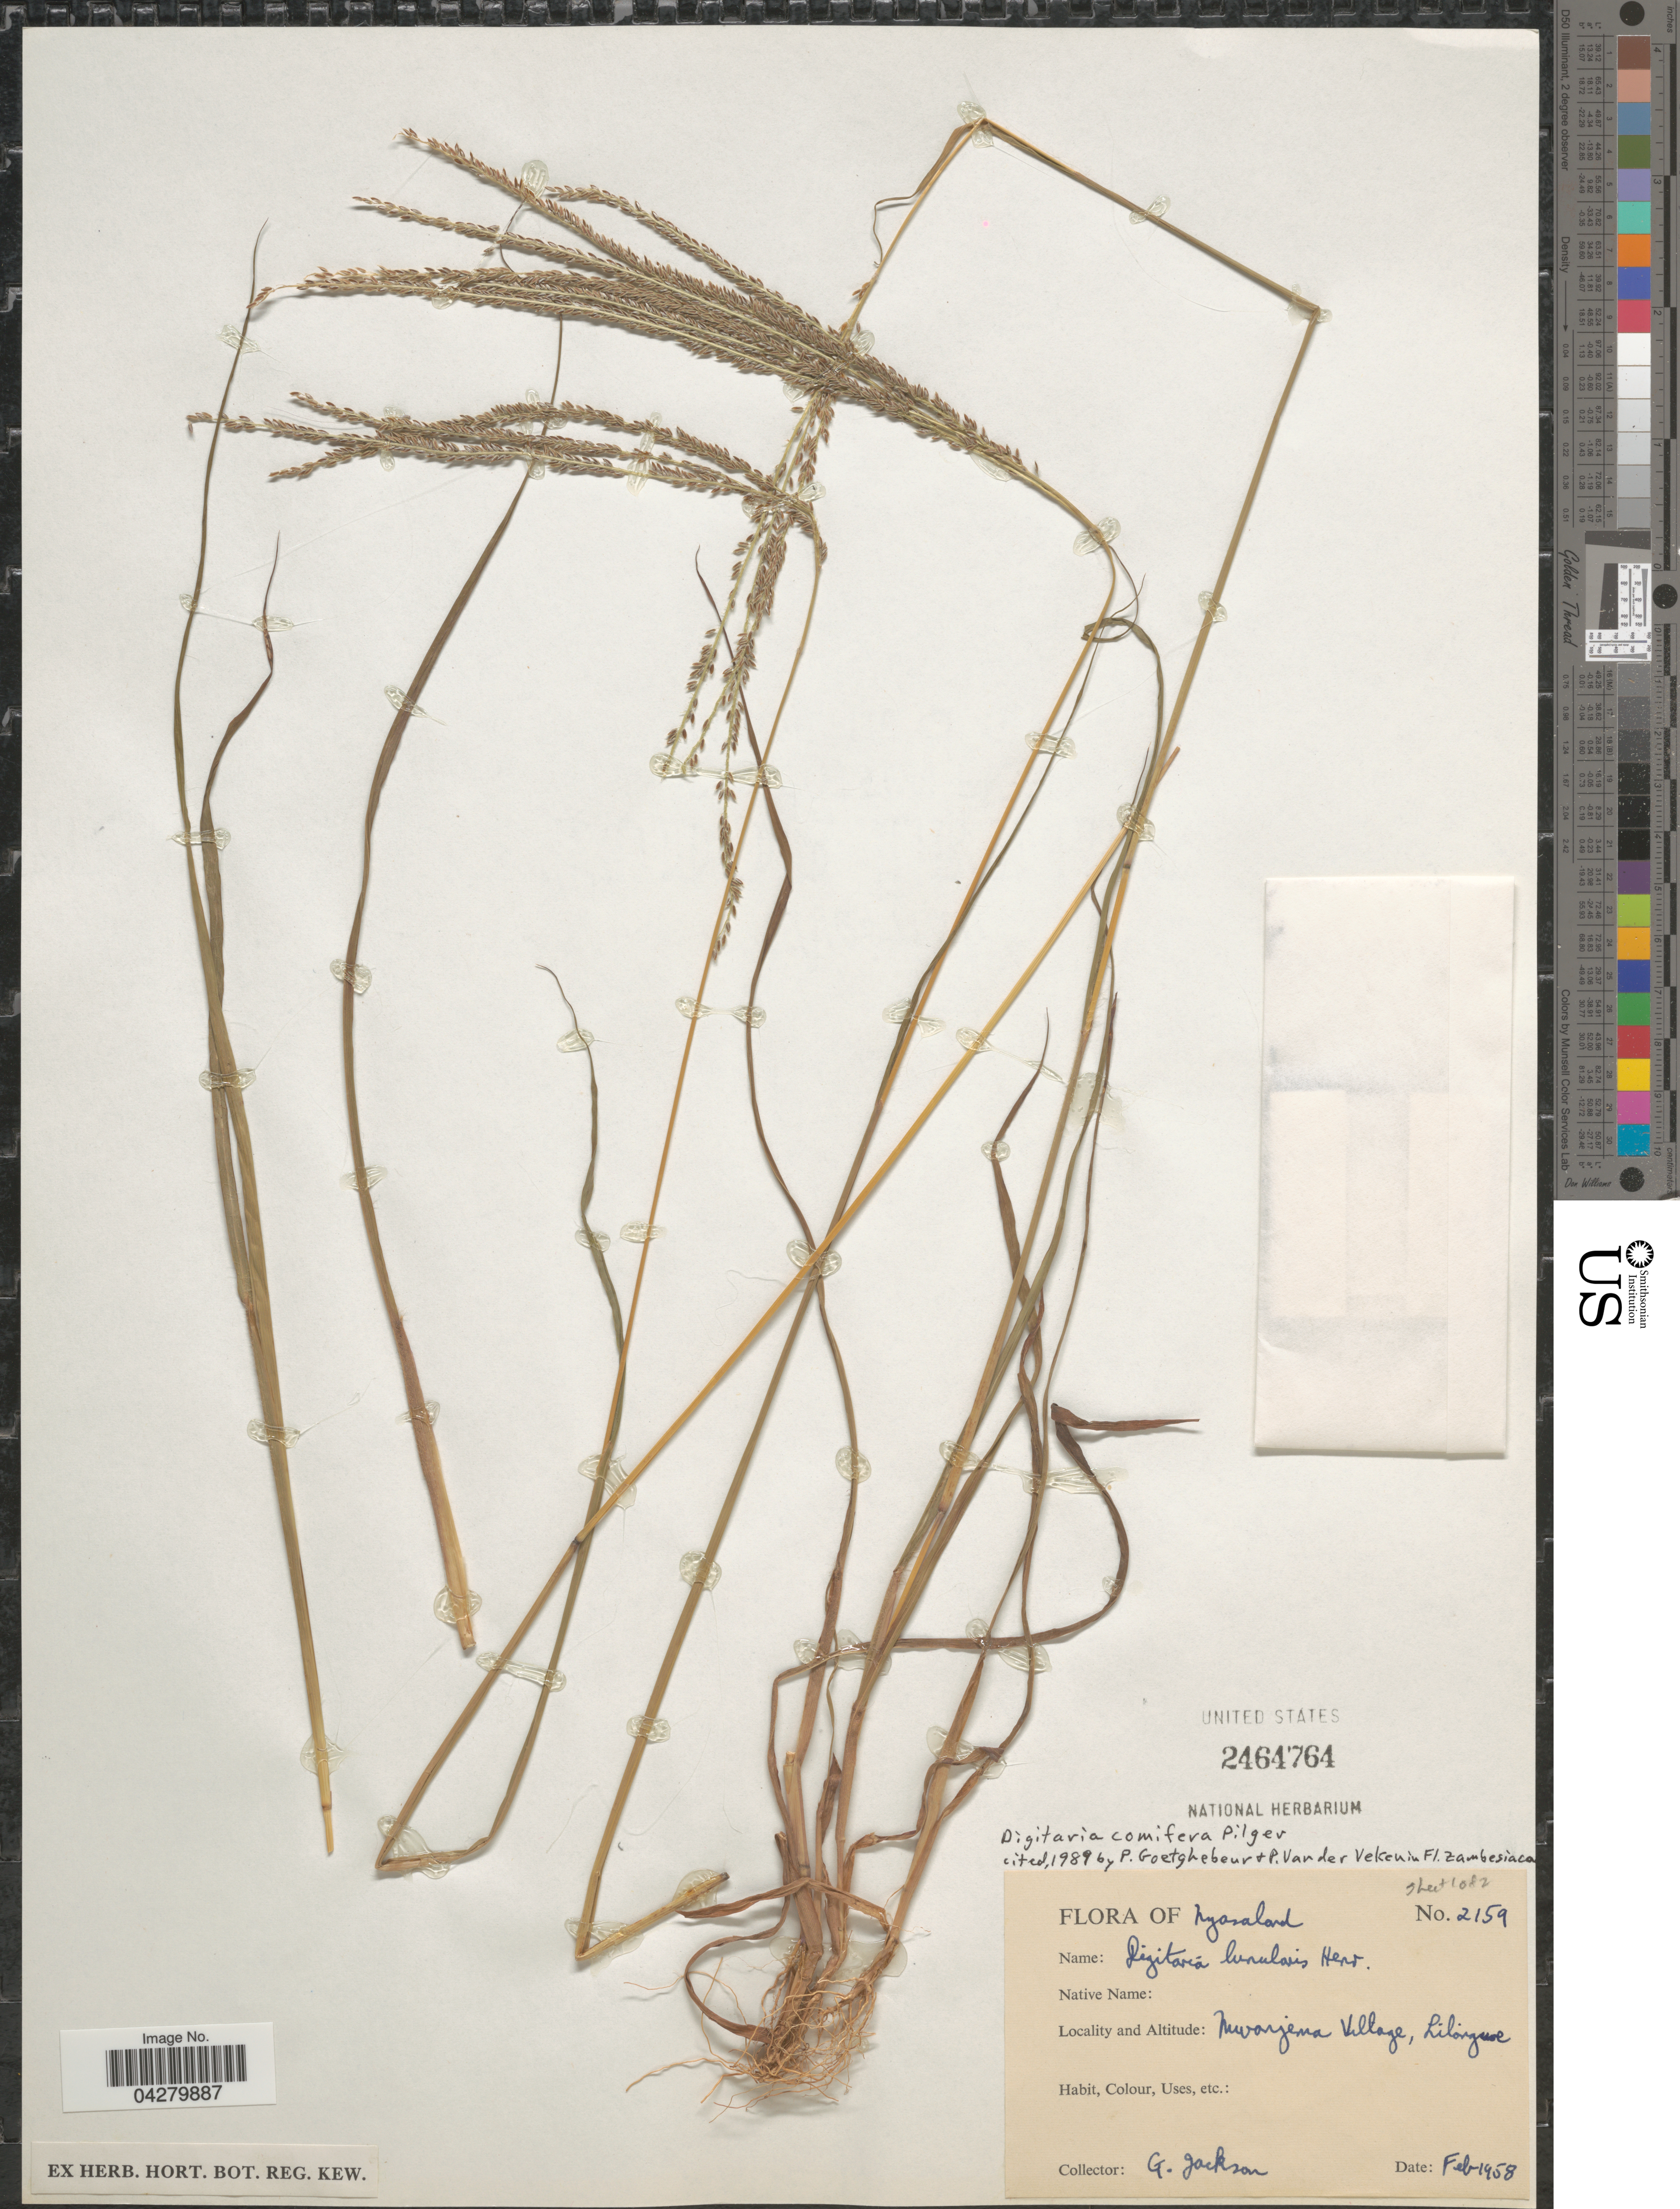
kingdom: Plantae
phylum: Tracheophyta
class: Liliopsida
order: Poales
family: Poaceae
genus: Digitaria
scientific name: Digitaria comifera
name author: Pilg.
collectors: G. Jackson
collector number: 2159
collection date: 1958-02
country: Malawi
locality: Nyasaland. Mwarjena [interpreted] Village, Lilongwe.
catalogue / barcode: US 2464764